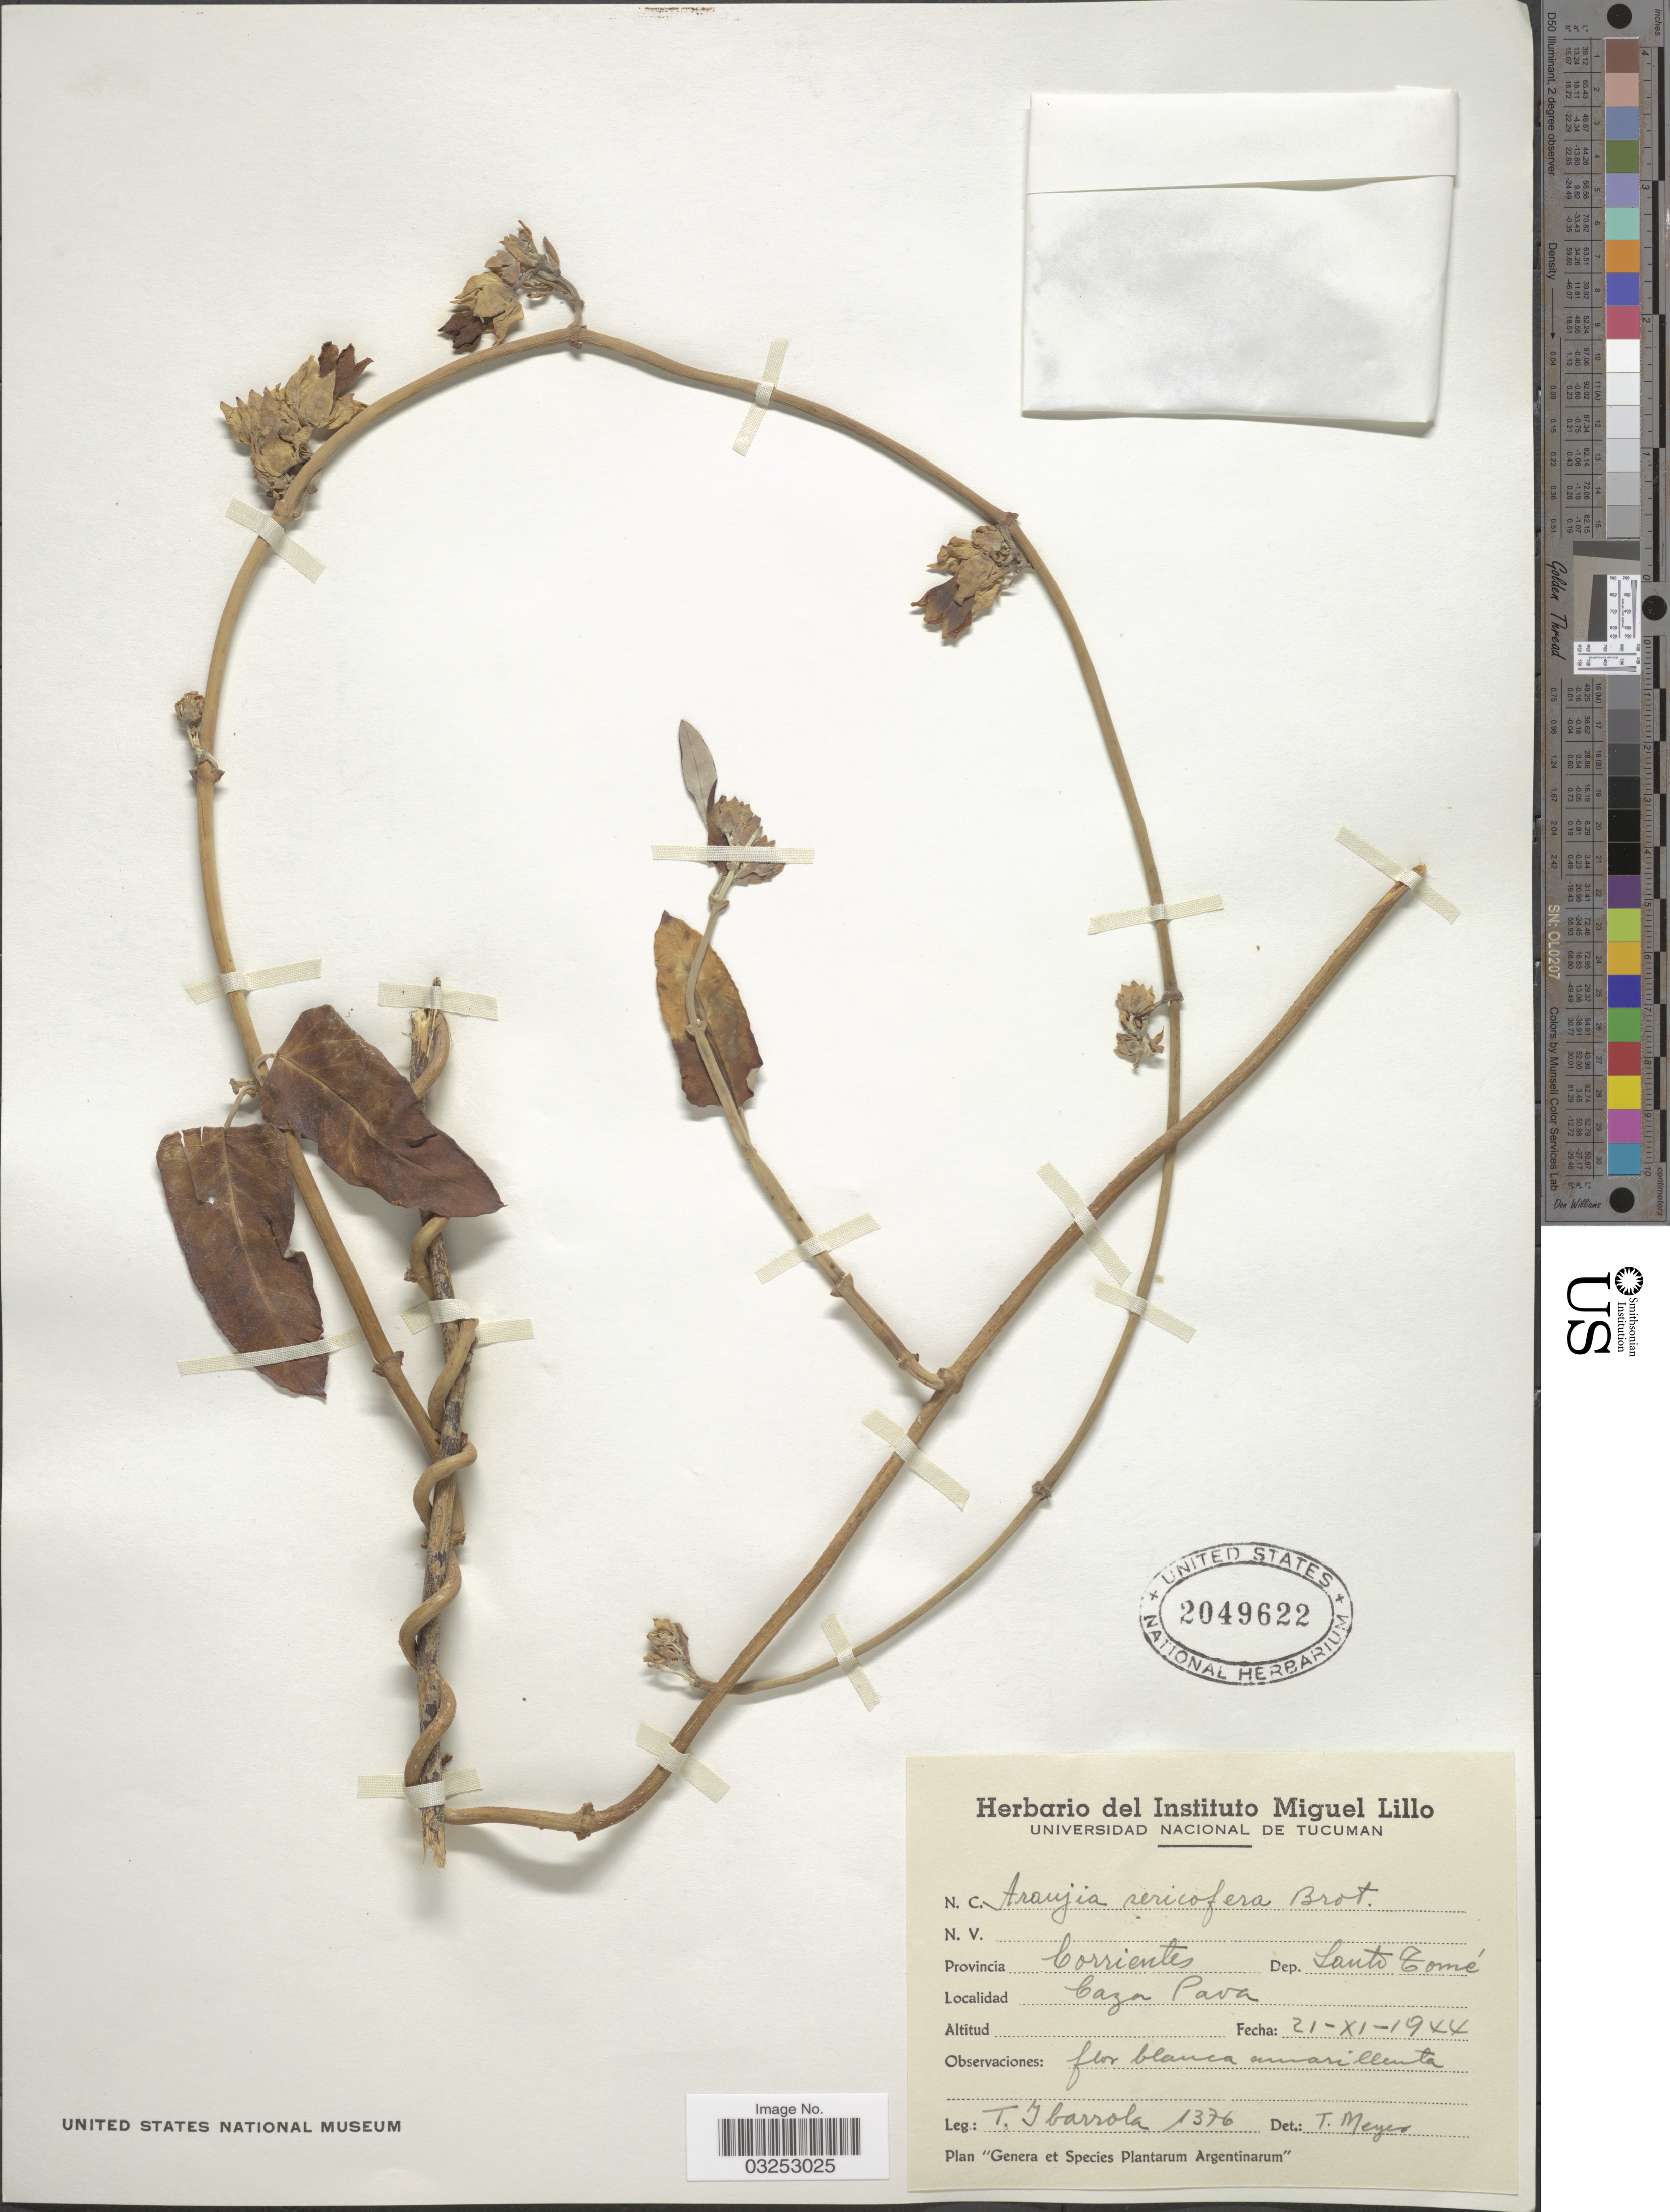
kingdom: Plantae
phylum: Tracheophyta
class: Magnoliopsida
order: Gentianales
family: Apocynaceae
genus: Araujia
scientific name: Araujia sericifera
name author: Brot.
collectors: T. Ibarrola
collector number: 1376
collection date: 1944-11-21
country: Argentina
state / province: Corrientes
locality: Dep. Santo Tomé, Caza Pava.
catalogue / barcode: US 2049622